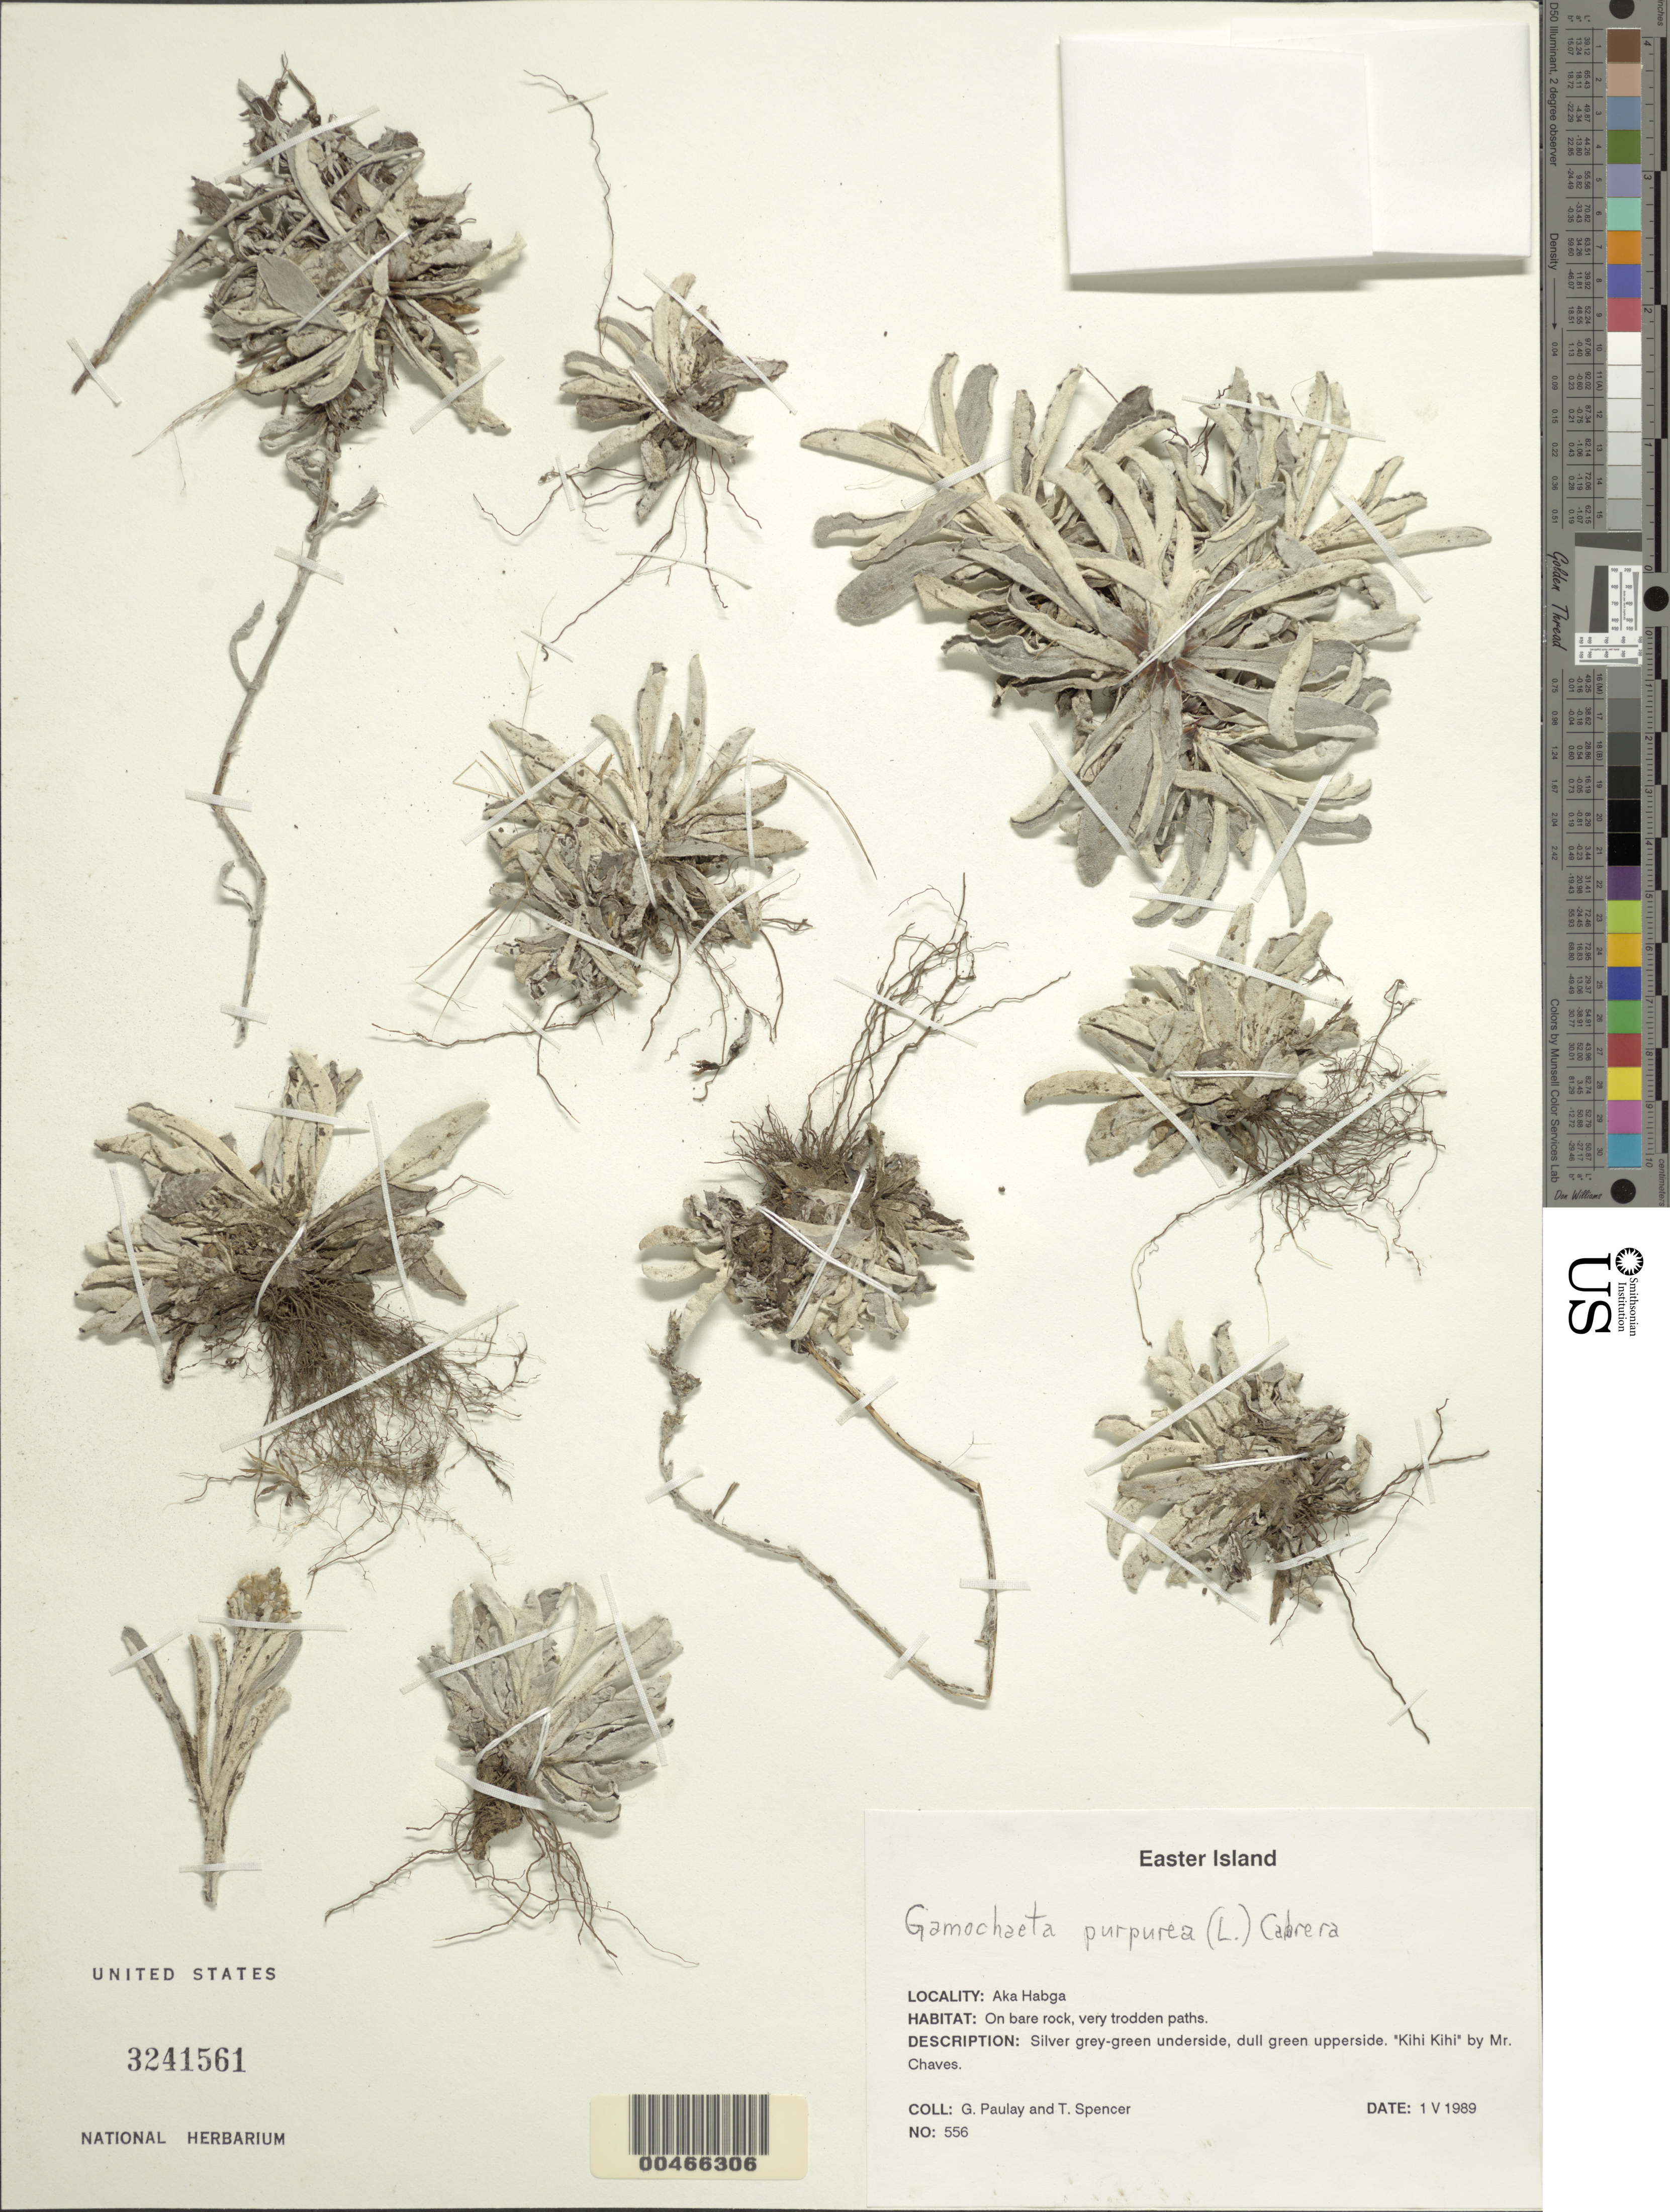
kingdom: Plantae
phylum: Tracheophyta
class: Magnoliopsida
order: Asterales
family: Asteraceae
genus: Gamochaeta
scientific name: Gamochaeta purpurea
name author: (L.) Cabrera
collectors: G. Paulay & T. Spencer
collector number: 556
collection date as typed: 01 May 1989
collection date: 1989-05-01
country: Chile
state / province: Valparaíso (V)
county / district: Isla de Pascua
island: Pascua [Easter]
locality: Aka Habga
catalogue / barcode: US 3241561